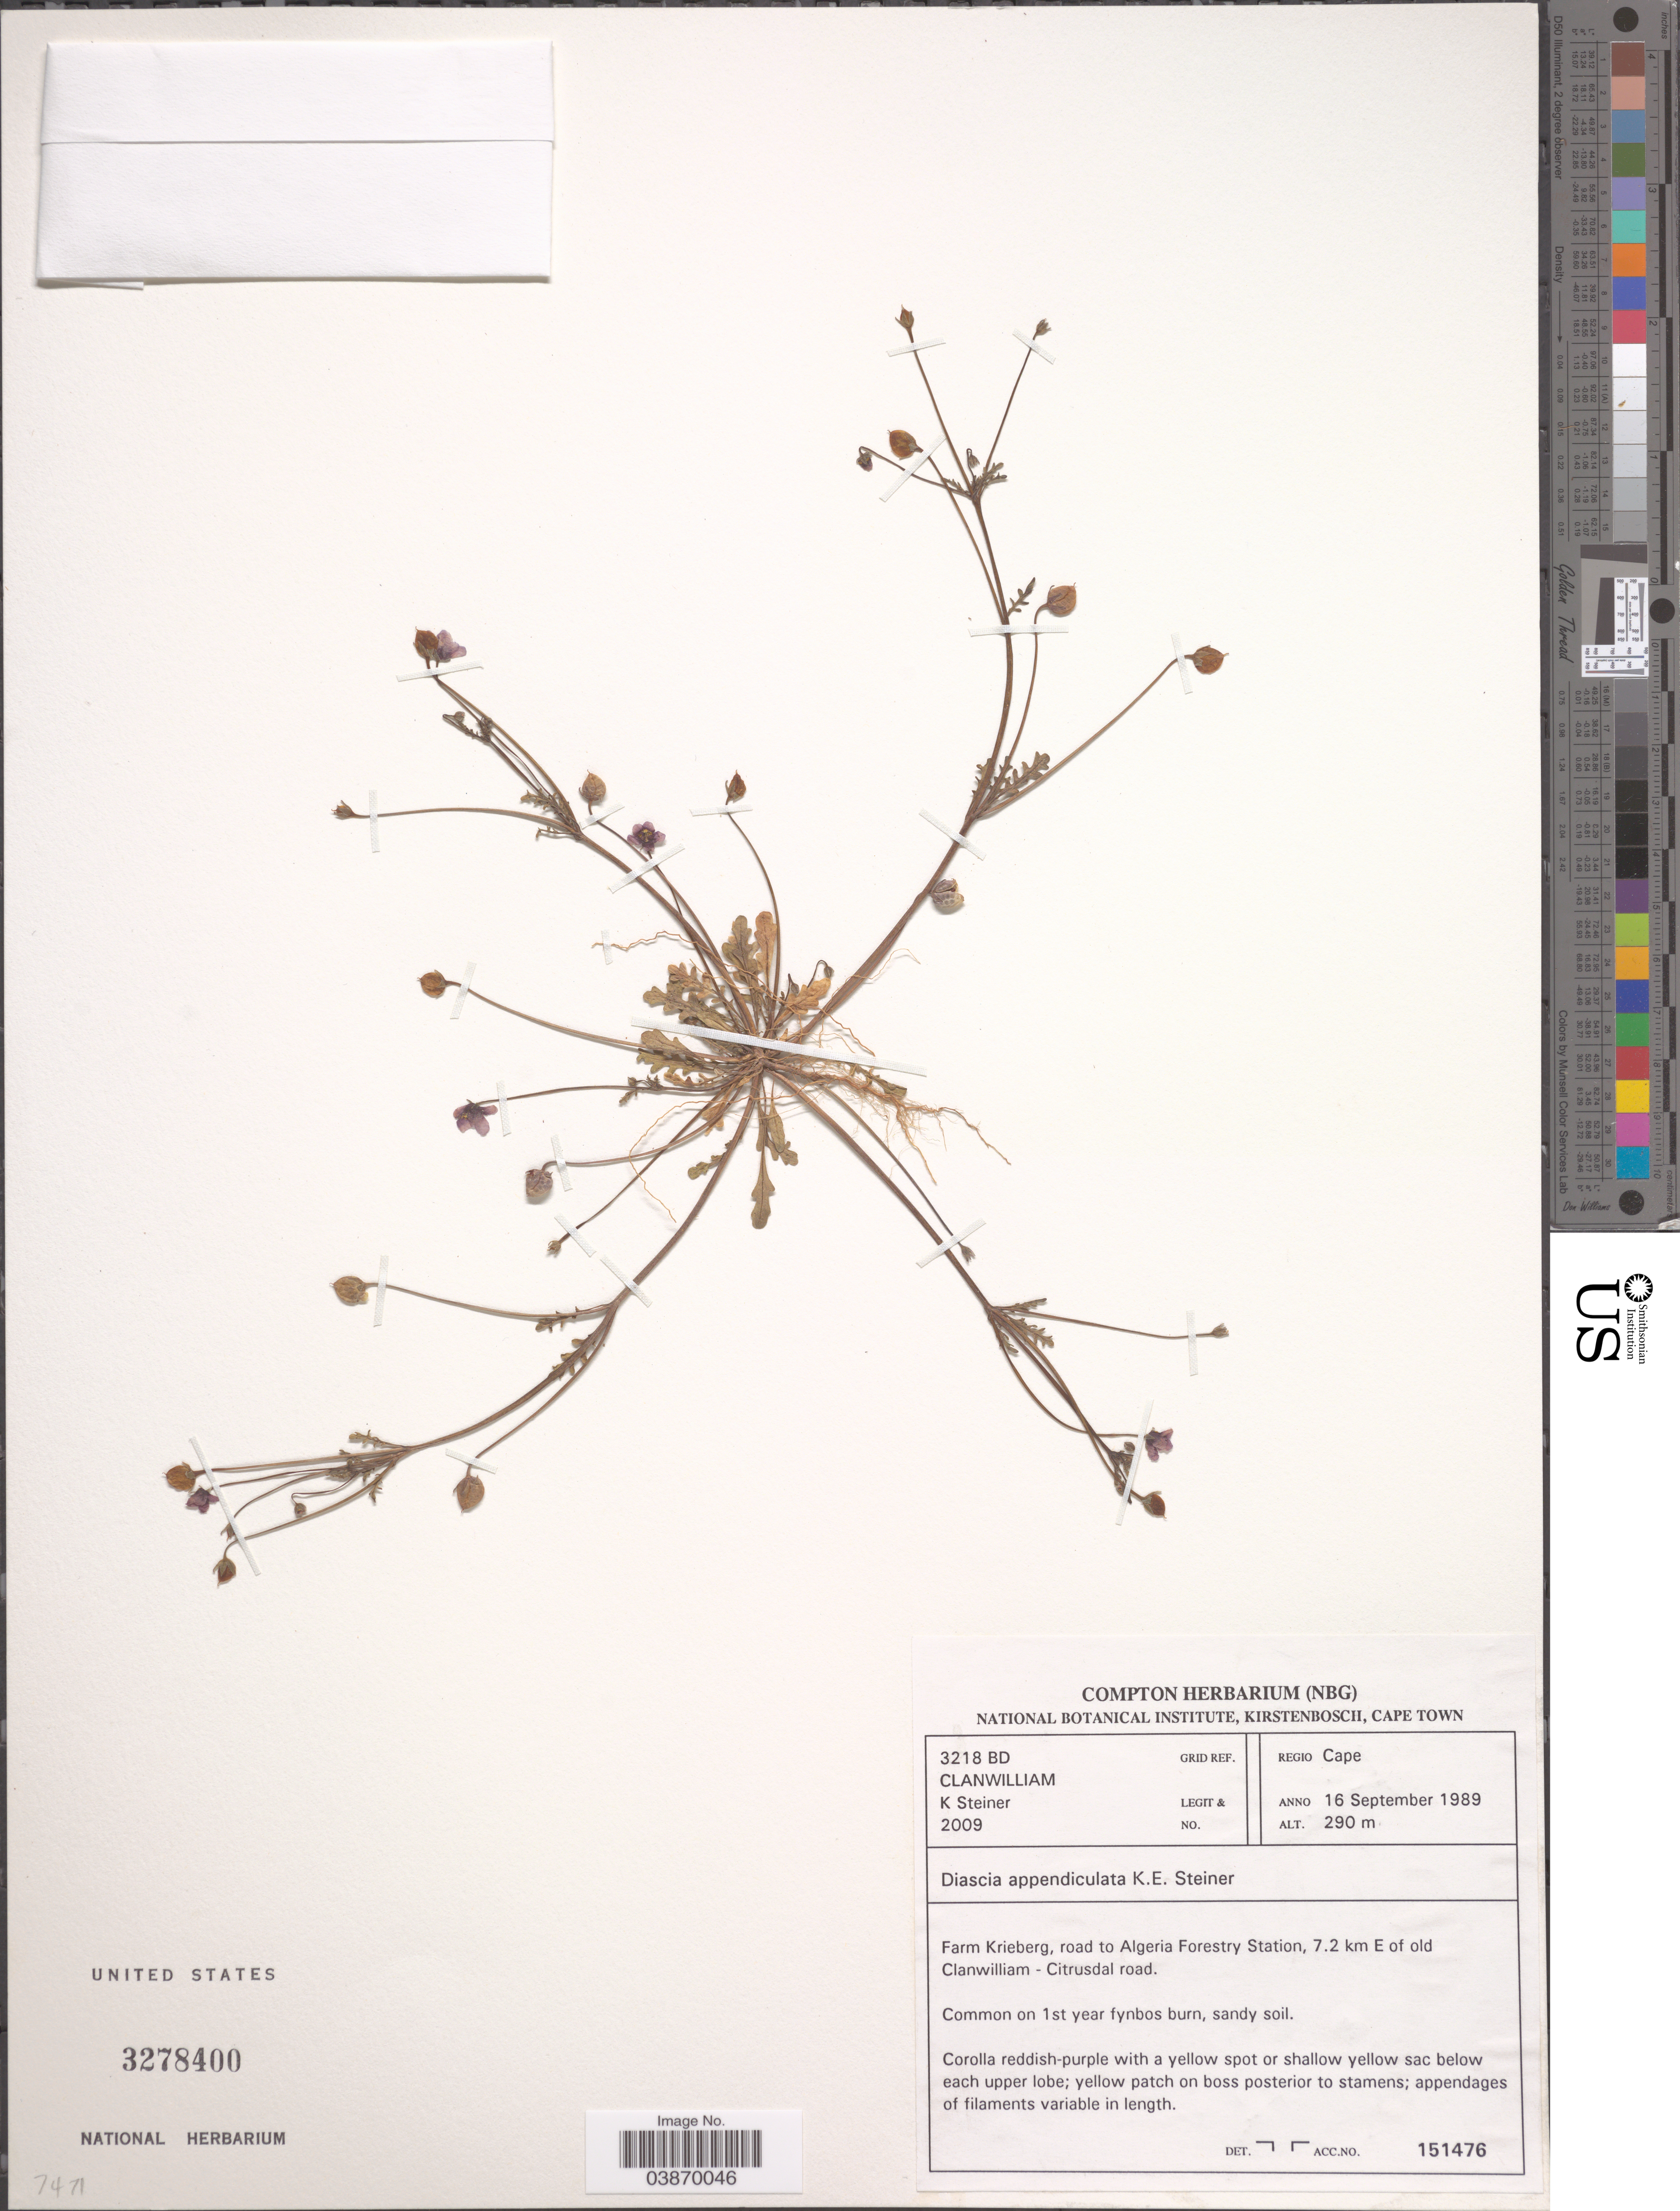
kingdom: Plantae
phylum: Tracheophyta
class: Magnoliopsida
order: Lamiales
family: Scrophulariaceae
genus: Diascia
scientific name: Diascia appendiculata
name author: K.E. Steiner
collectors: K. Steiner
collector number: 2009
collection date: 1989-08-16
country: South Africa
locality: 3218 BD Clanwilliam Grid Ref. Regio Cape. Farm Krieberg, road to Algeria Forestry Station, 7.2 km E of old Clanwilliam- Citrusdal road.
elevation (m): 290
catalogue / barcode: US 3278400